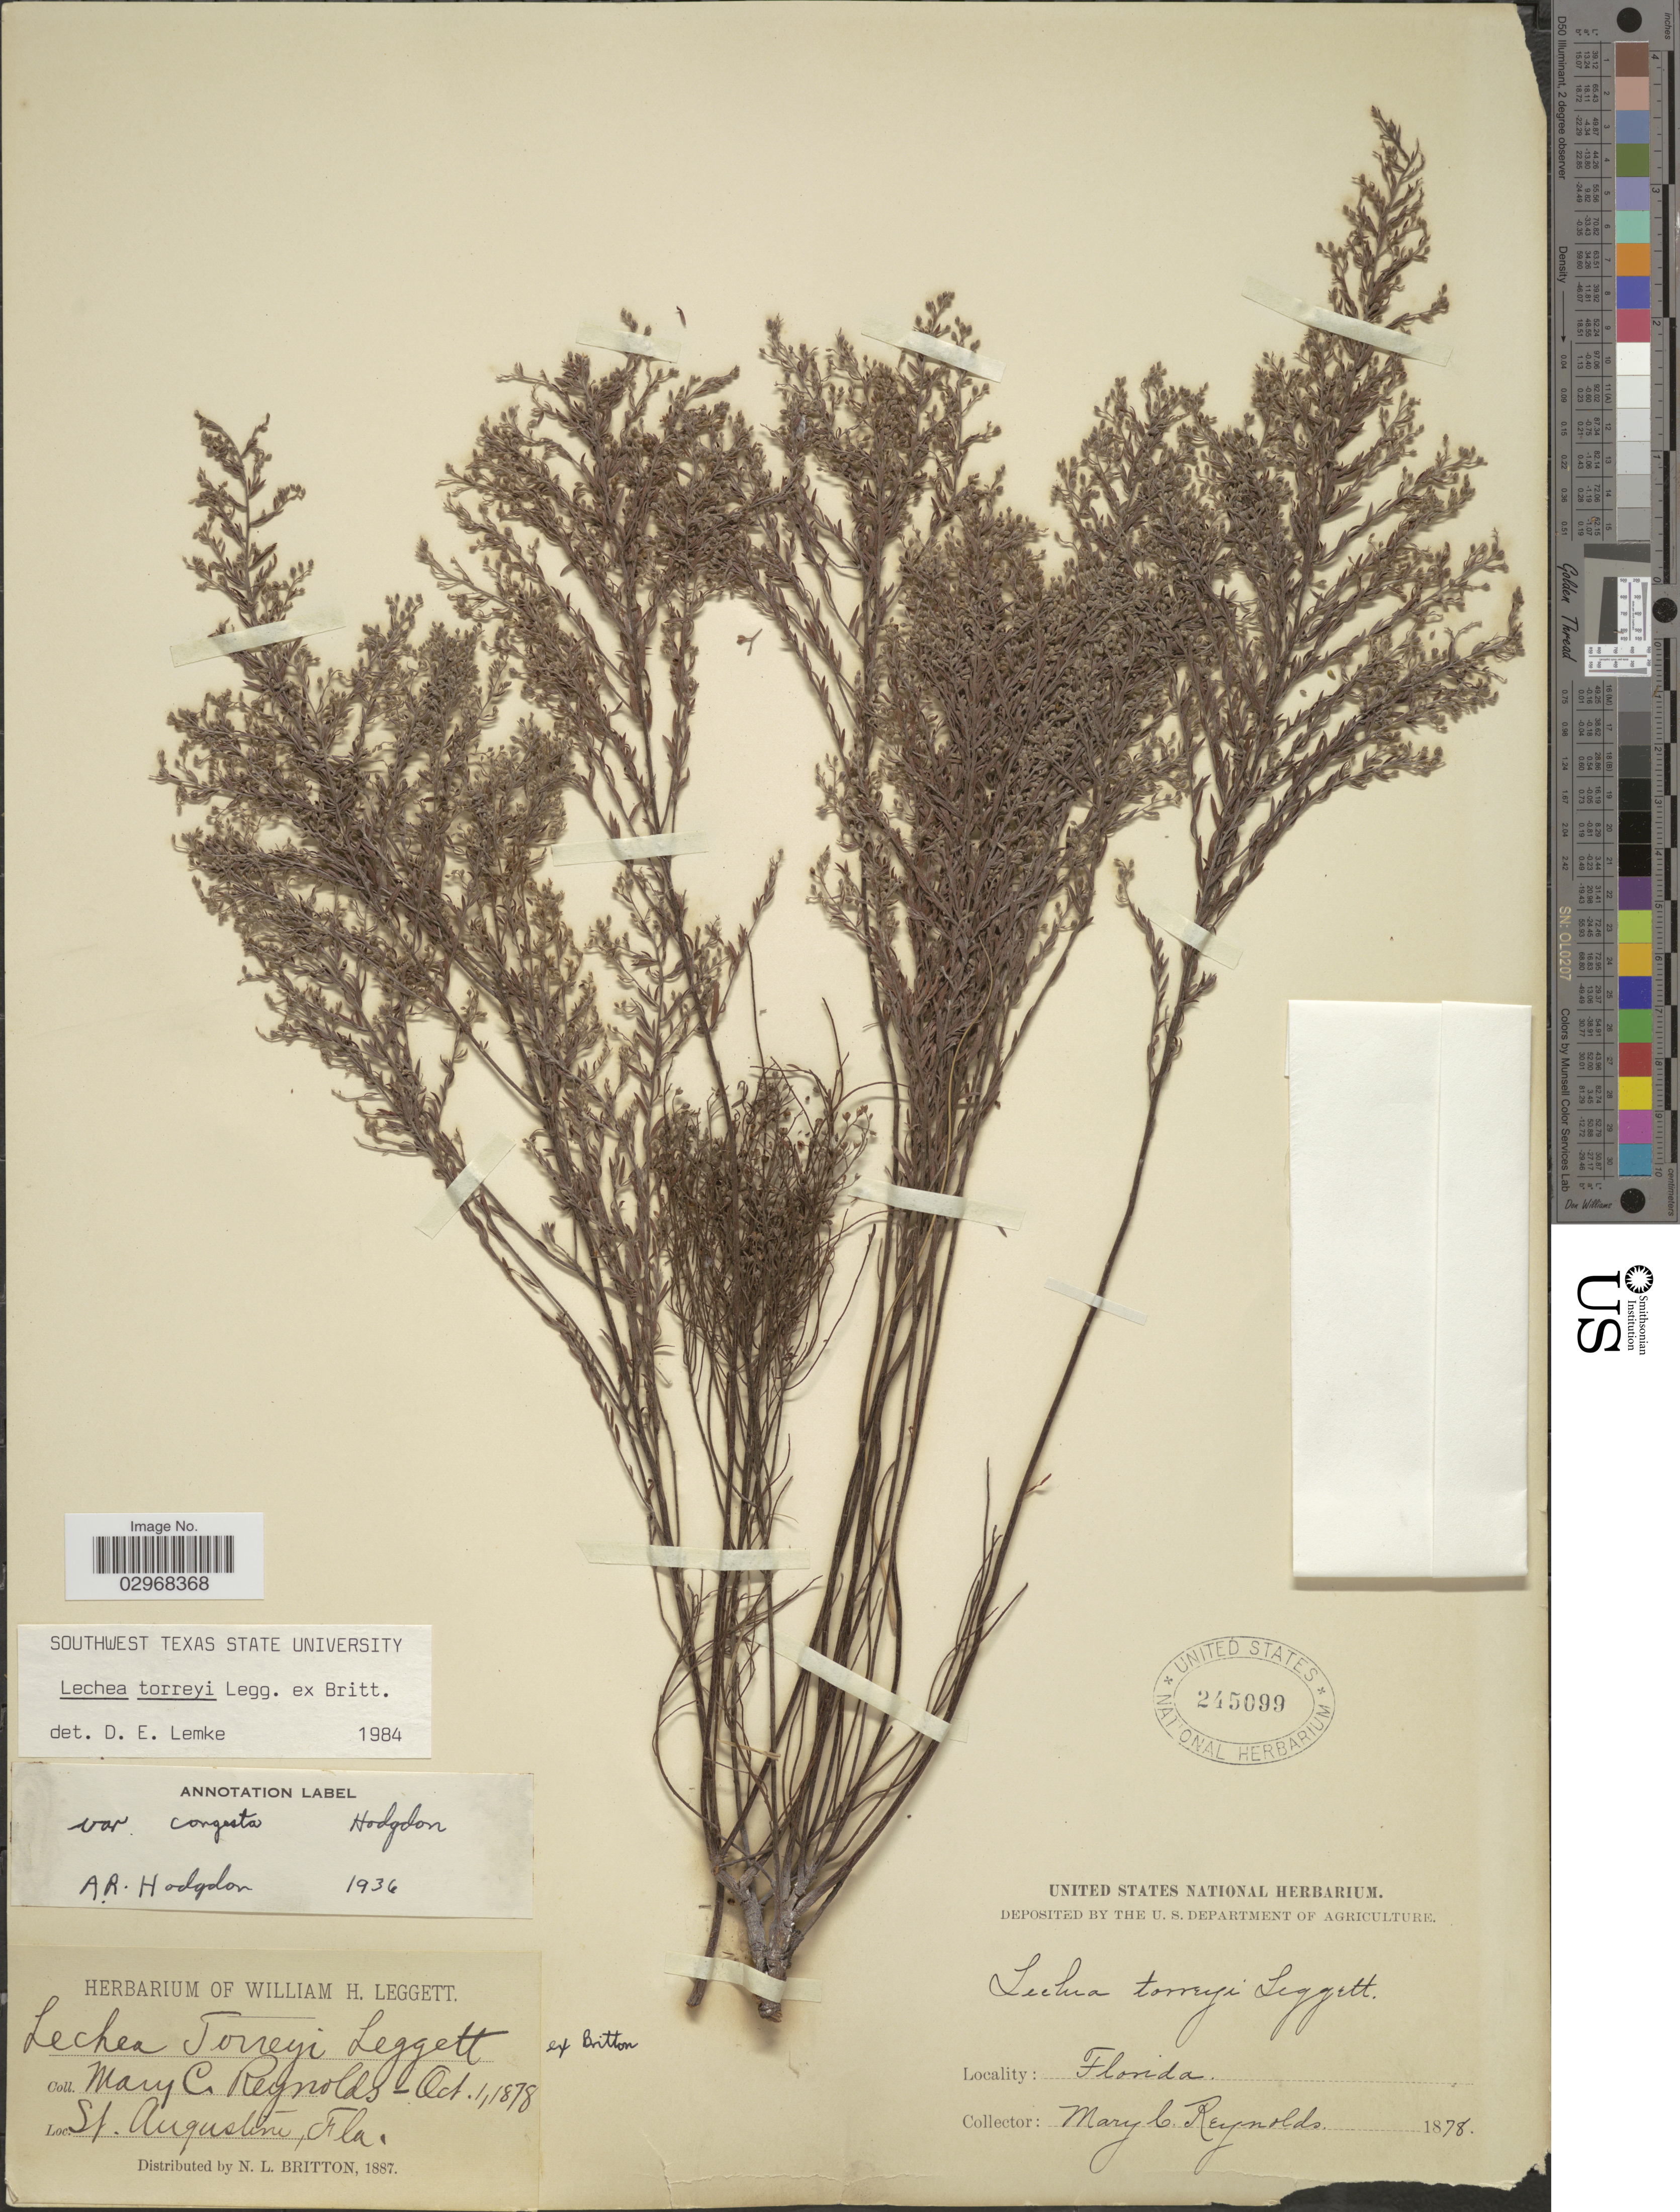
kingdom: Plantae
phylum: Tracheophyta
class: Magnoliopsida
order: Malvales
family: Cistaceae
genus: Lechea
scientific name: Lechea torreyi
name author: (Chapm.) Legg. ex Britton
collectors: M. Reynolds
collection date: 1878-10-01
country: United States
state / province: Florida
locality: St. Augustine.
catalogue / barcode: US 245099